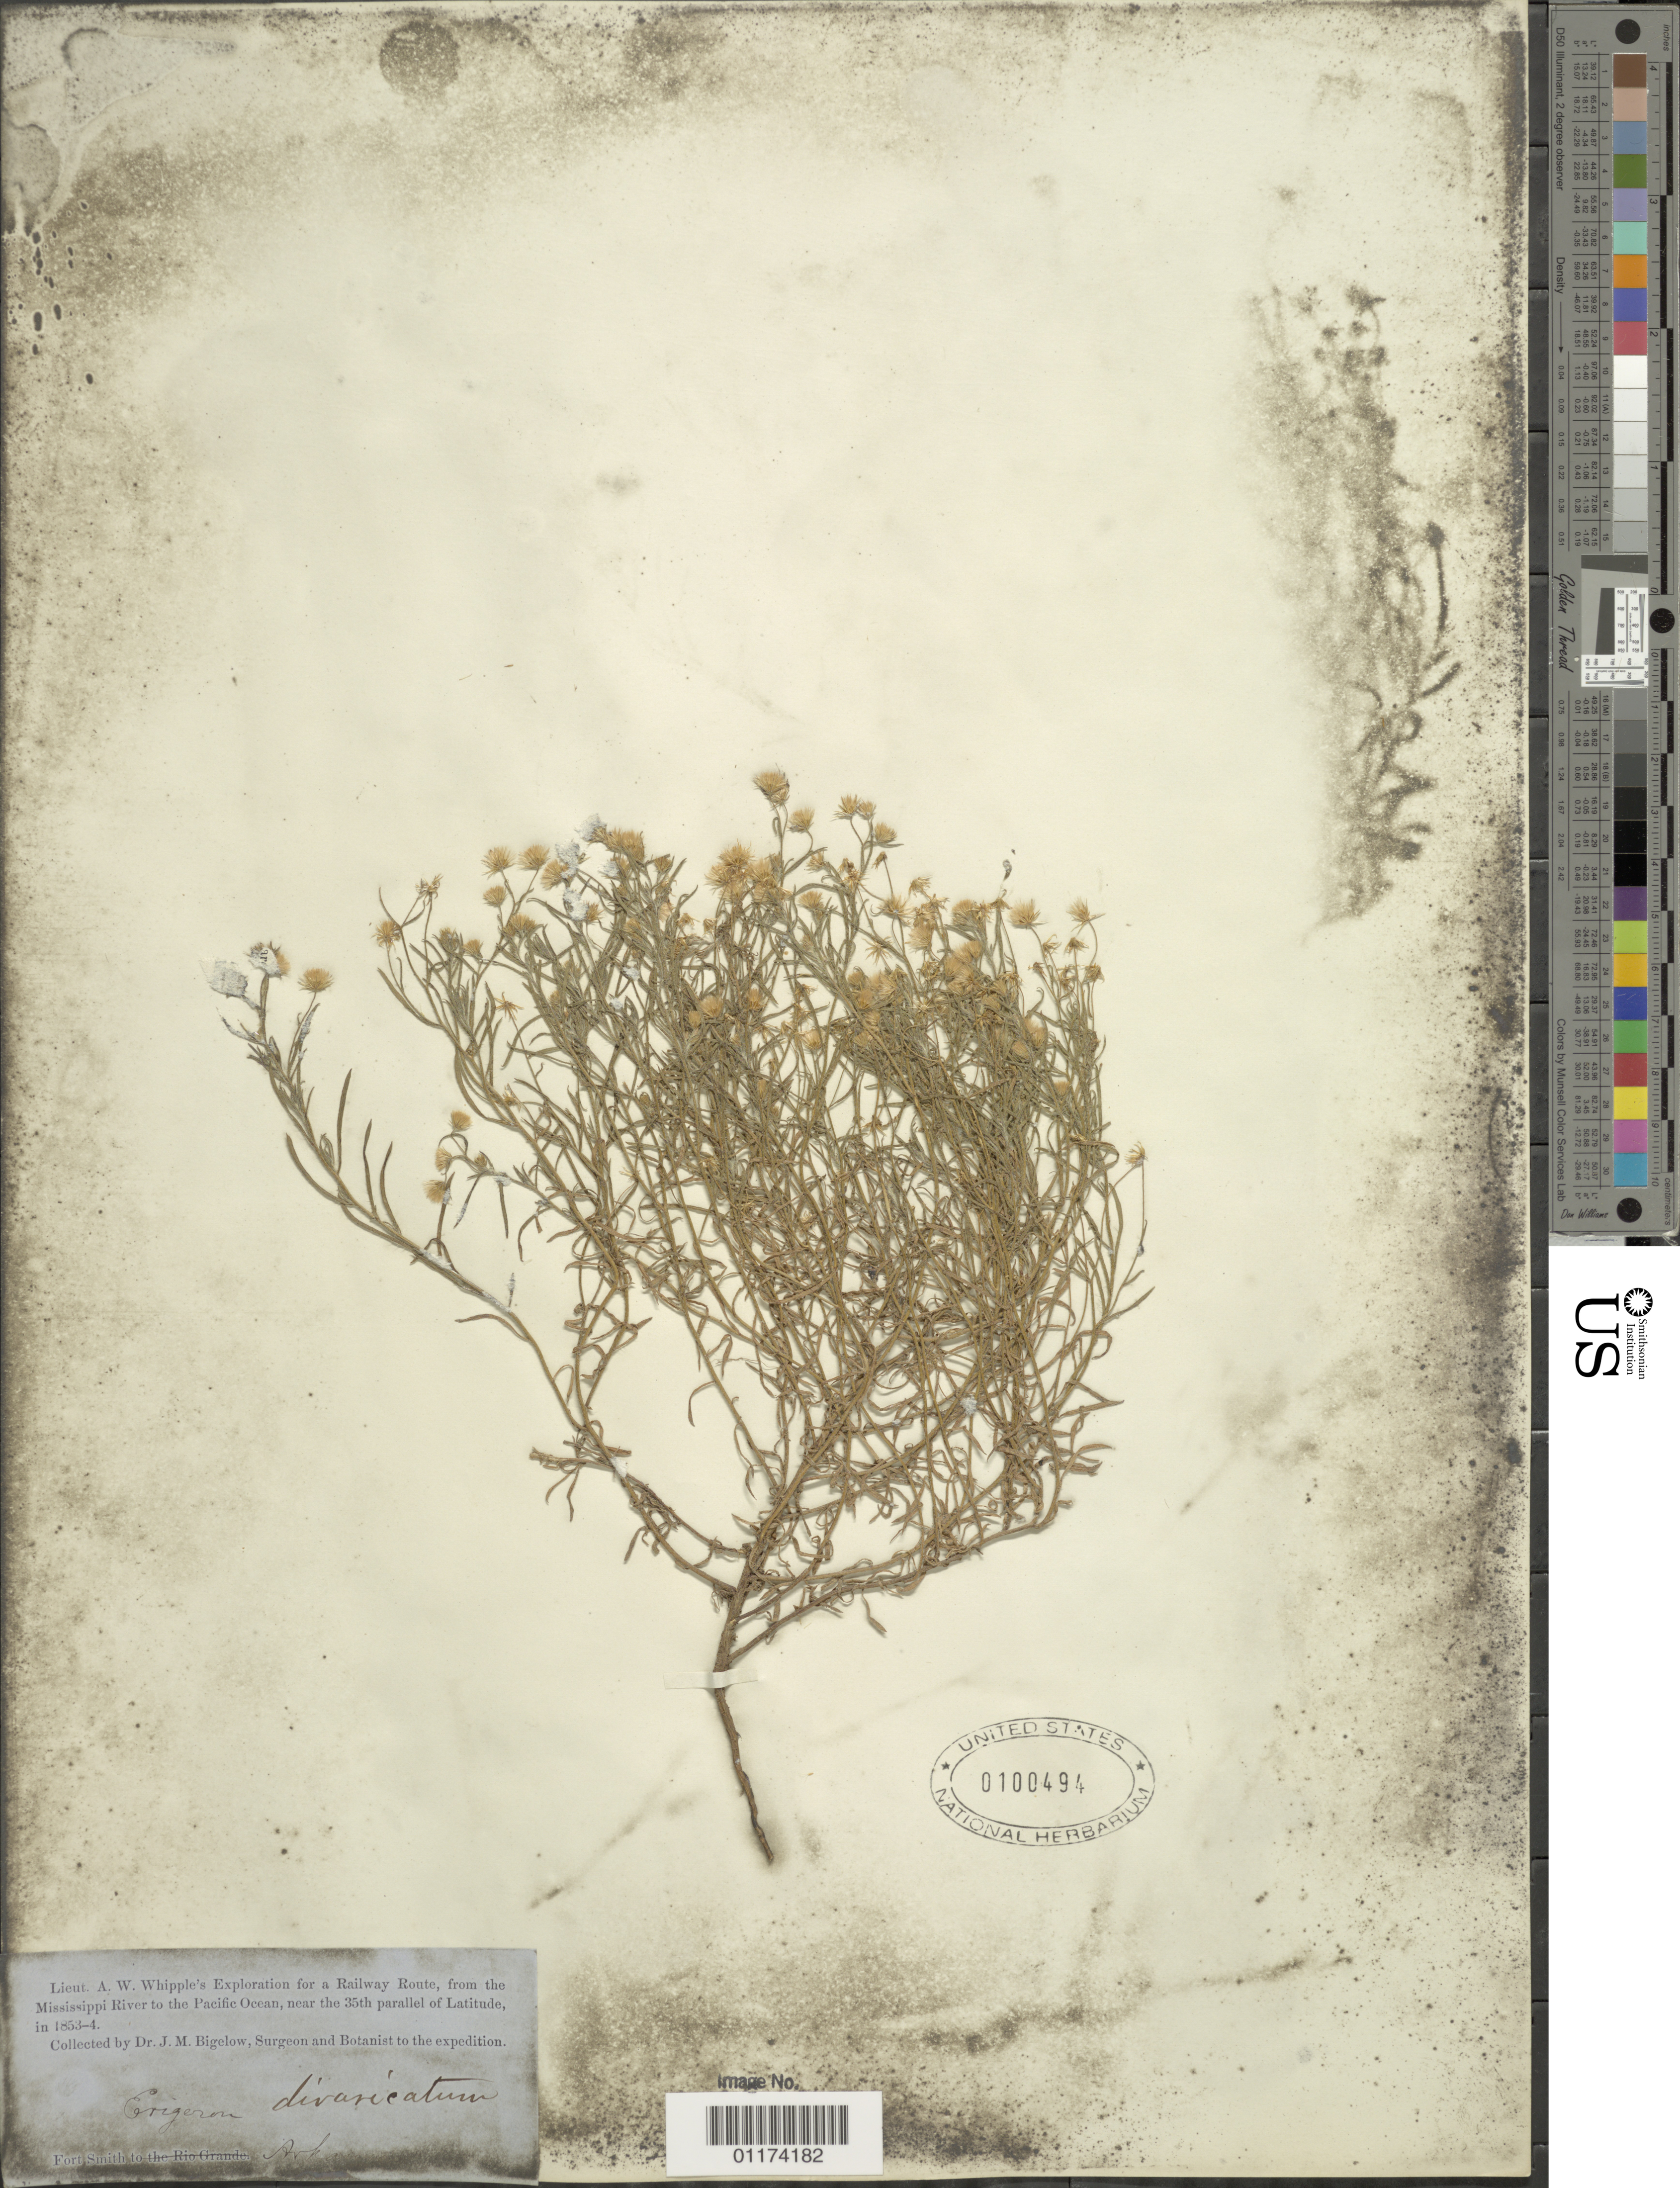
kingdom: Plantae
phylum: Tracheophyta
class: Magnoliopsida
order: Asterales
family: Asteraceae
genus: Conyza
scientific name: Conyza divaricata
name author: Spreng.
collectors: J. M. Bigelow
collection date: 1853/1854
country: United States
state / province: Arkansas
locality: Fort Smith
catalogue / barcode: US 100494